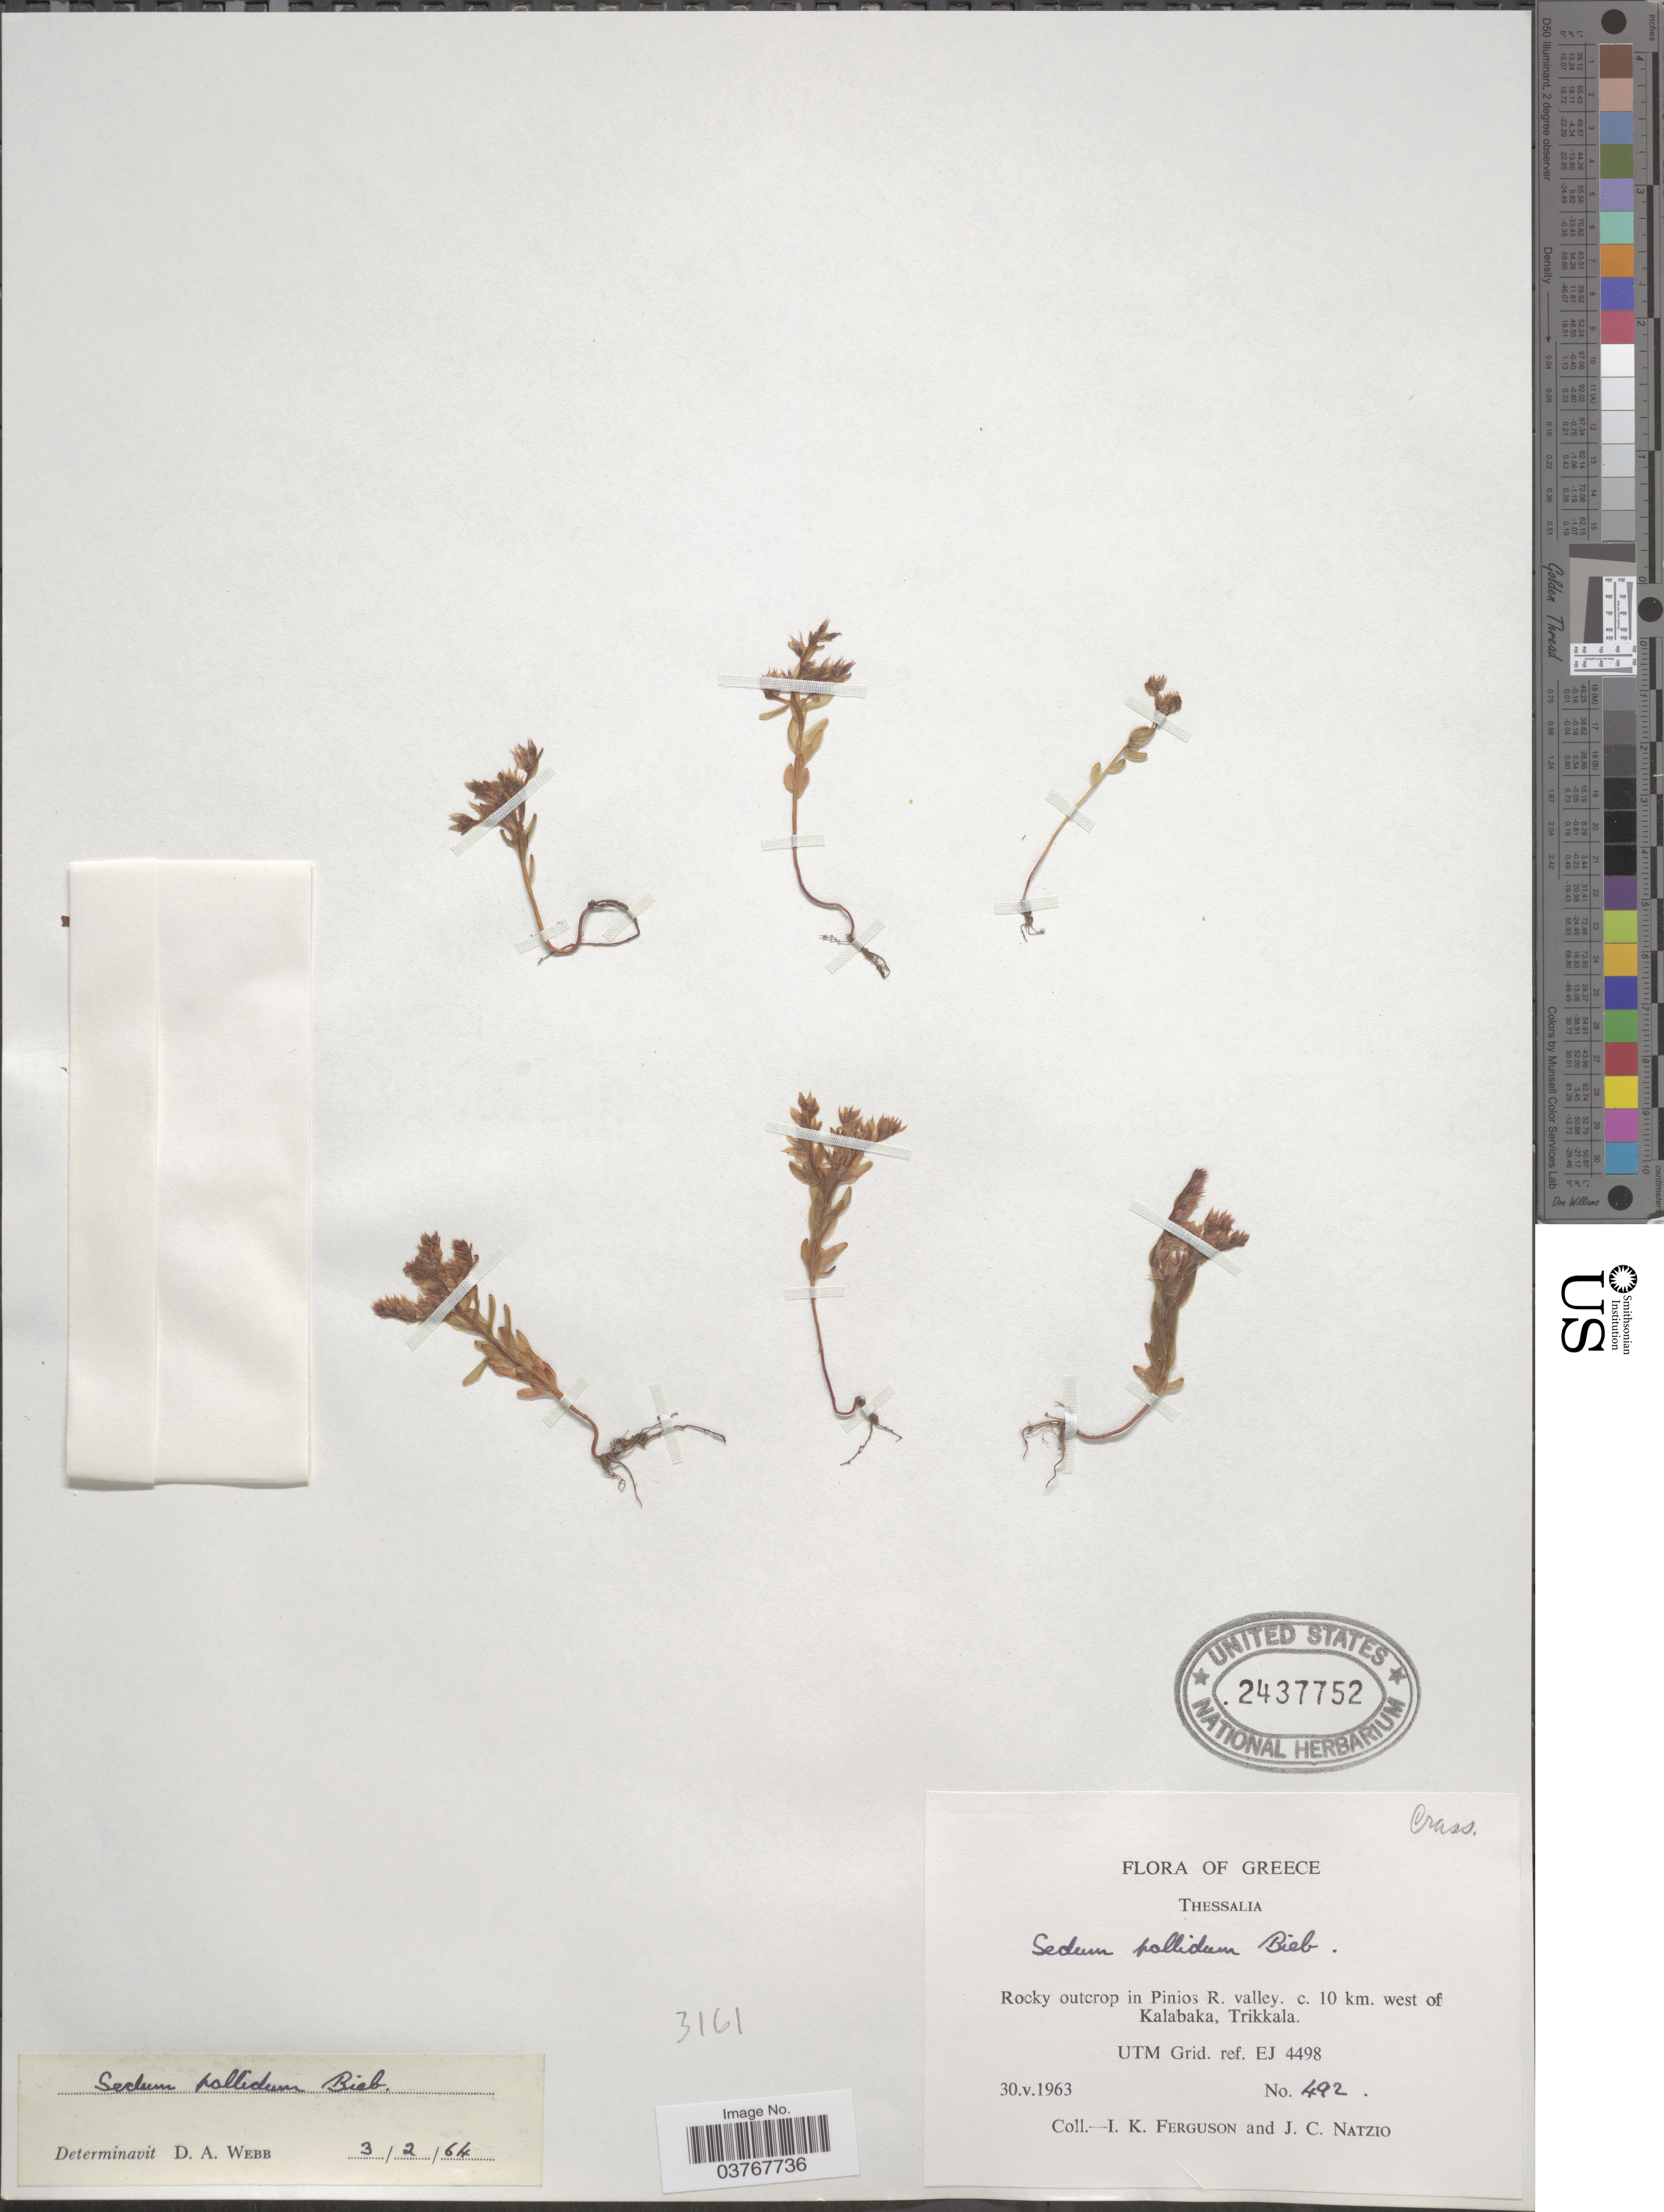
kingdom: Plantae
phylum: Tracheophyta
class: Magnoliopsida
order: Saxifragales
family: Crassulaceae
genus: Sedum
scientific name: Sedum pallidum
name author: M. Bieb.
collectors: I. K. Ferguson & J. Natzio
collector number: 492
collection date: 1963-05-30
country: Greece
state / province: Thessaly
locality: Thessalia. Rocky outcrop in Pinios R. valley c. 10 km. west of Kalabaka, Trikkala. UTM Grid. ref. EJ 4498.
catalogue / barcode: US 2437752